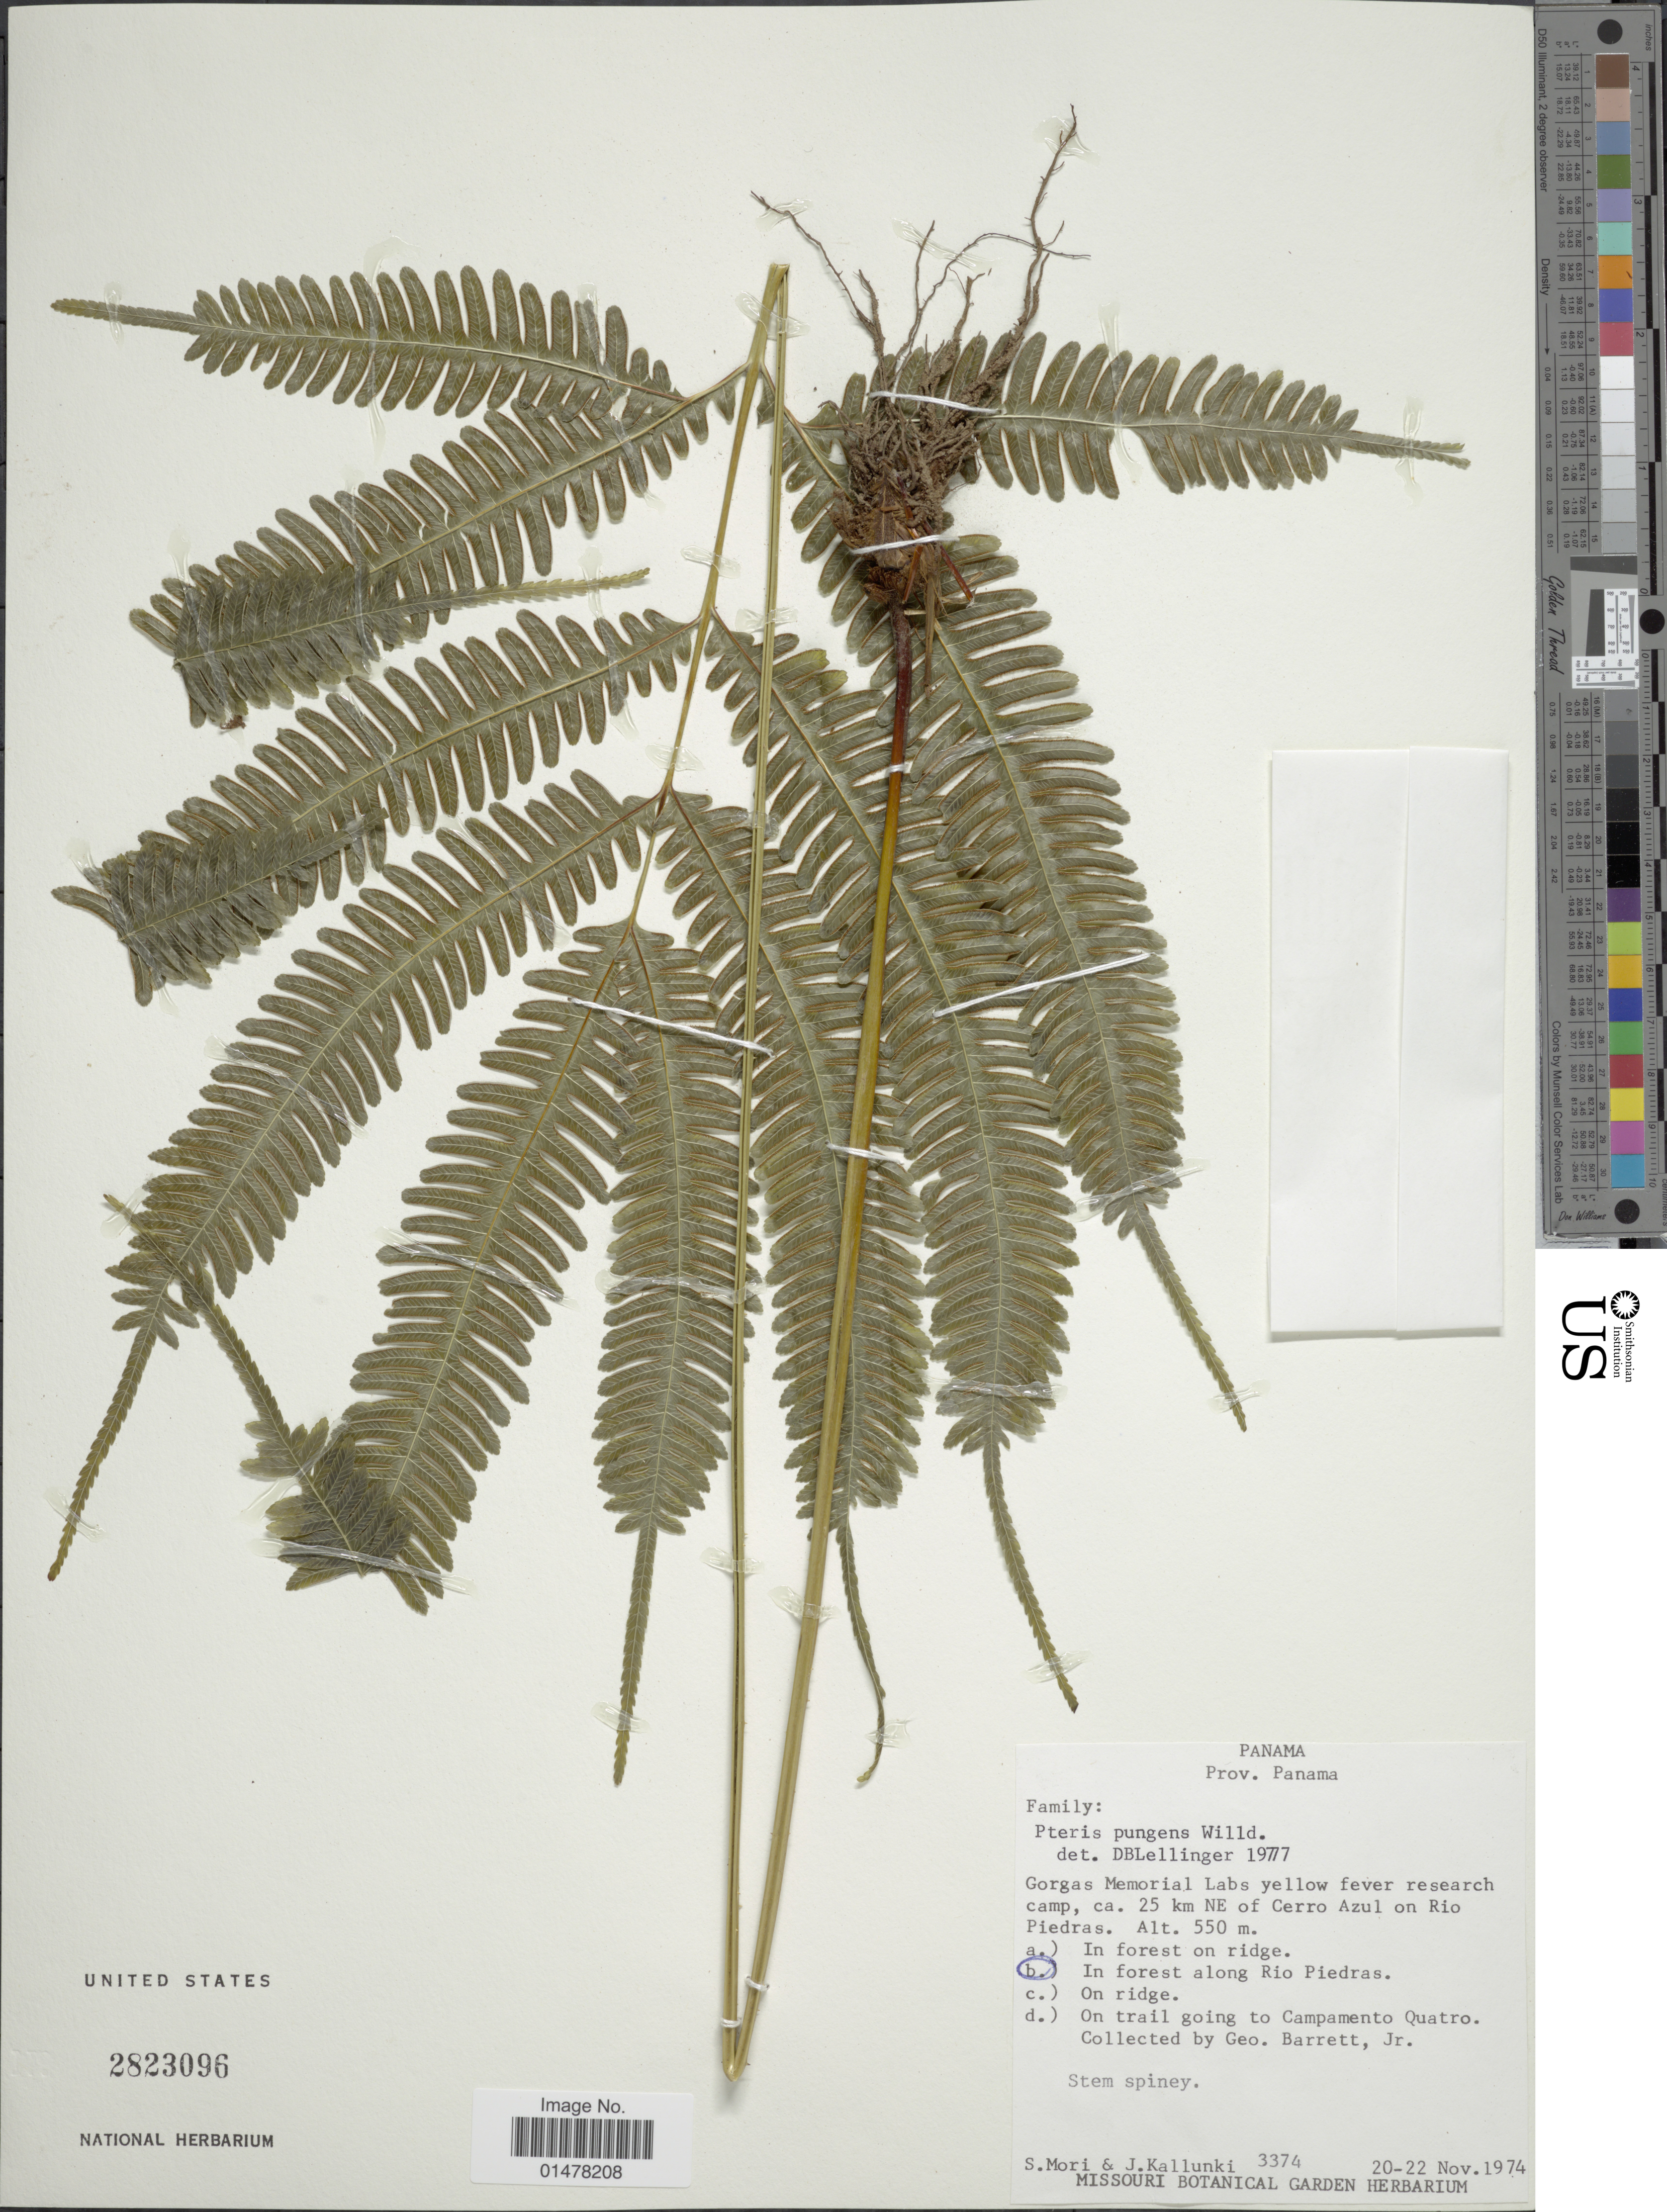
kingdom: Plantae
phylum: Tracheophyta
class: Polypodiopsida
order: Polypodiales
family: Pteridaceae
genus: Pteris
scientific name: Pteris pungens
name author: Willd.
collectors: S. Mori & J. Kallunki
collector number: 3374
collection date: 1974-11-20/1974-11-22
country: Panama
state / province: Panamá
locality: Panama, Prov. Panama, Gorgas Memorial Labs yellow fever research camp, ca. 25km NE of Cerro Azul on Rio Piedras, in forest along Rio Piedras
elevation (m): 550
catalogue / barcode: US 2823096